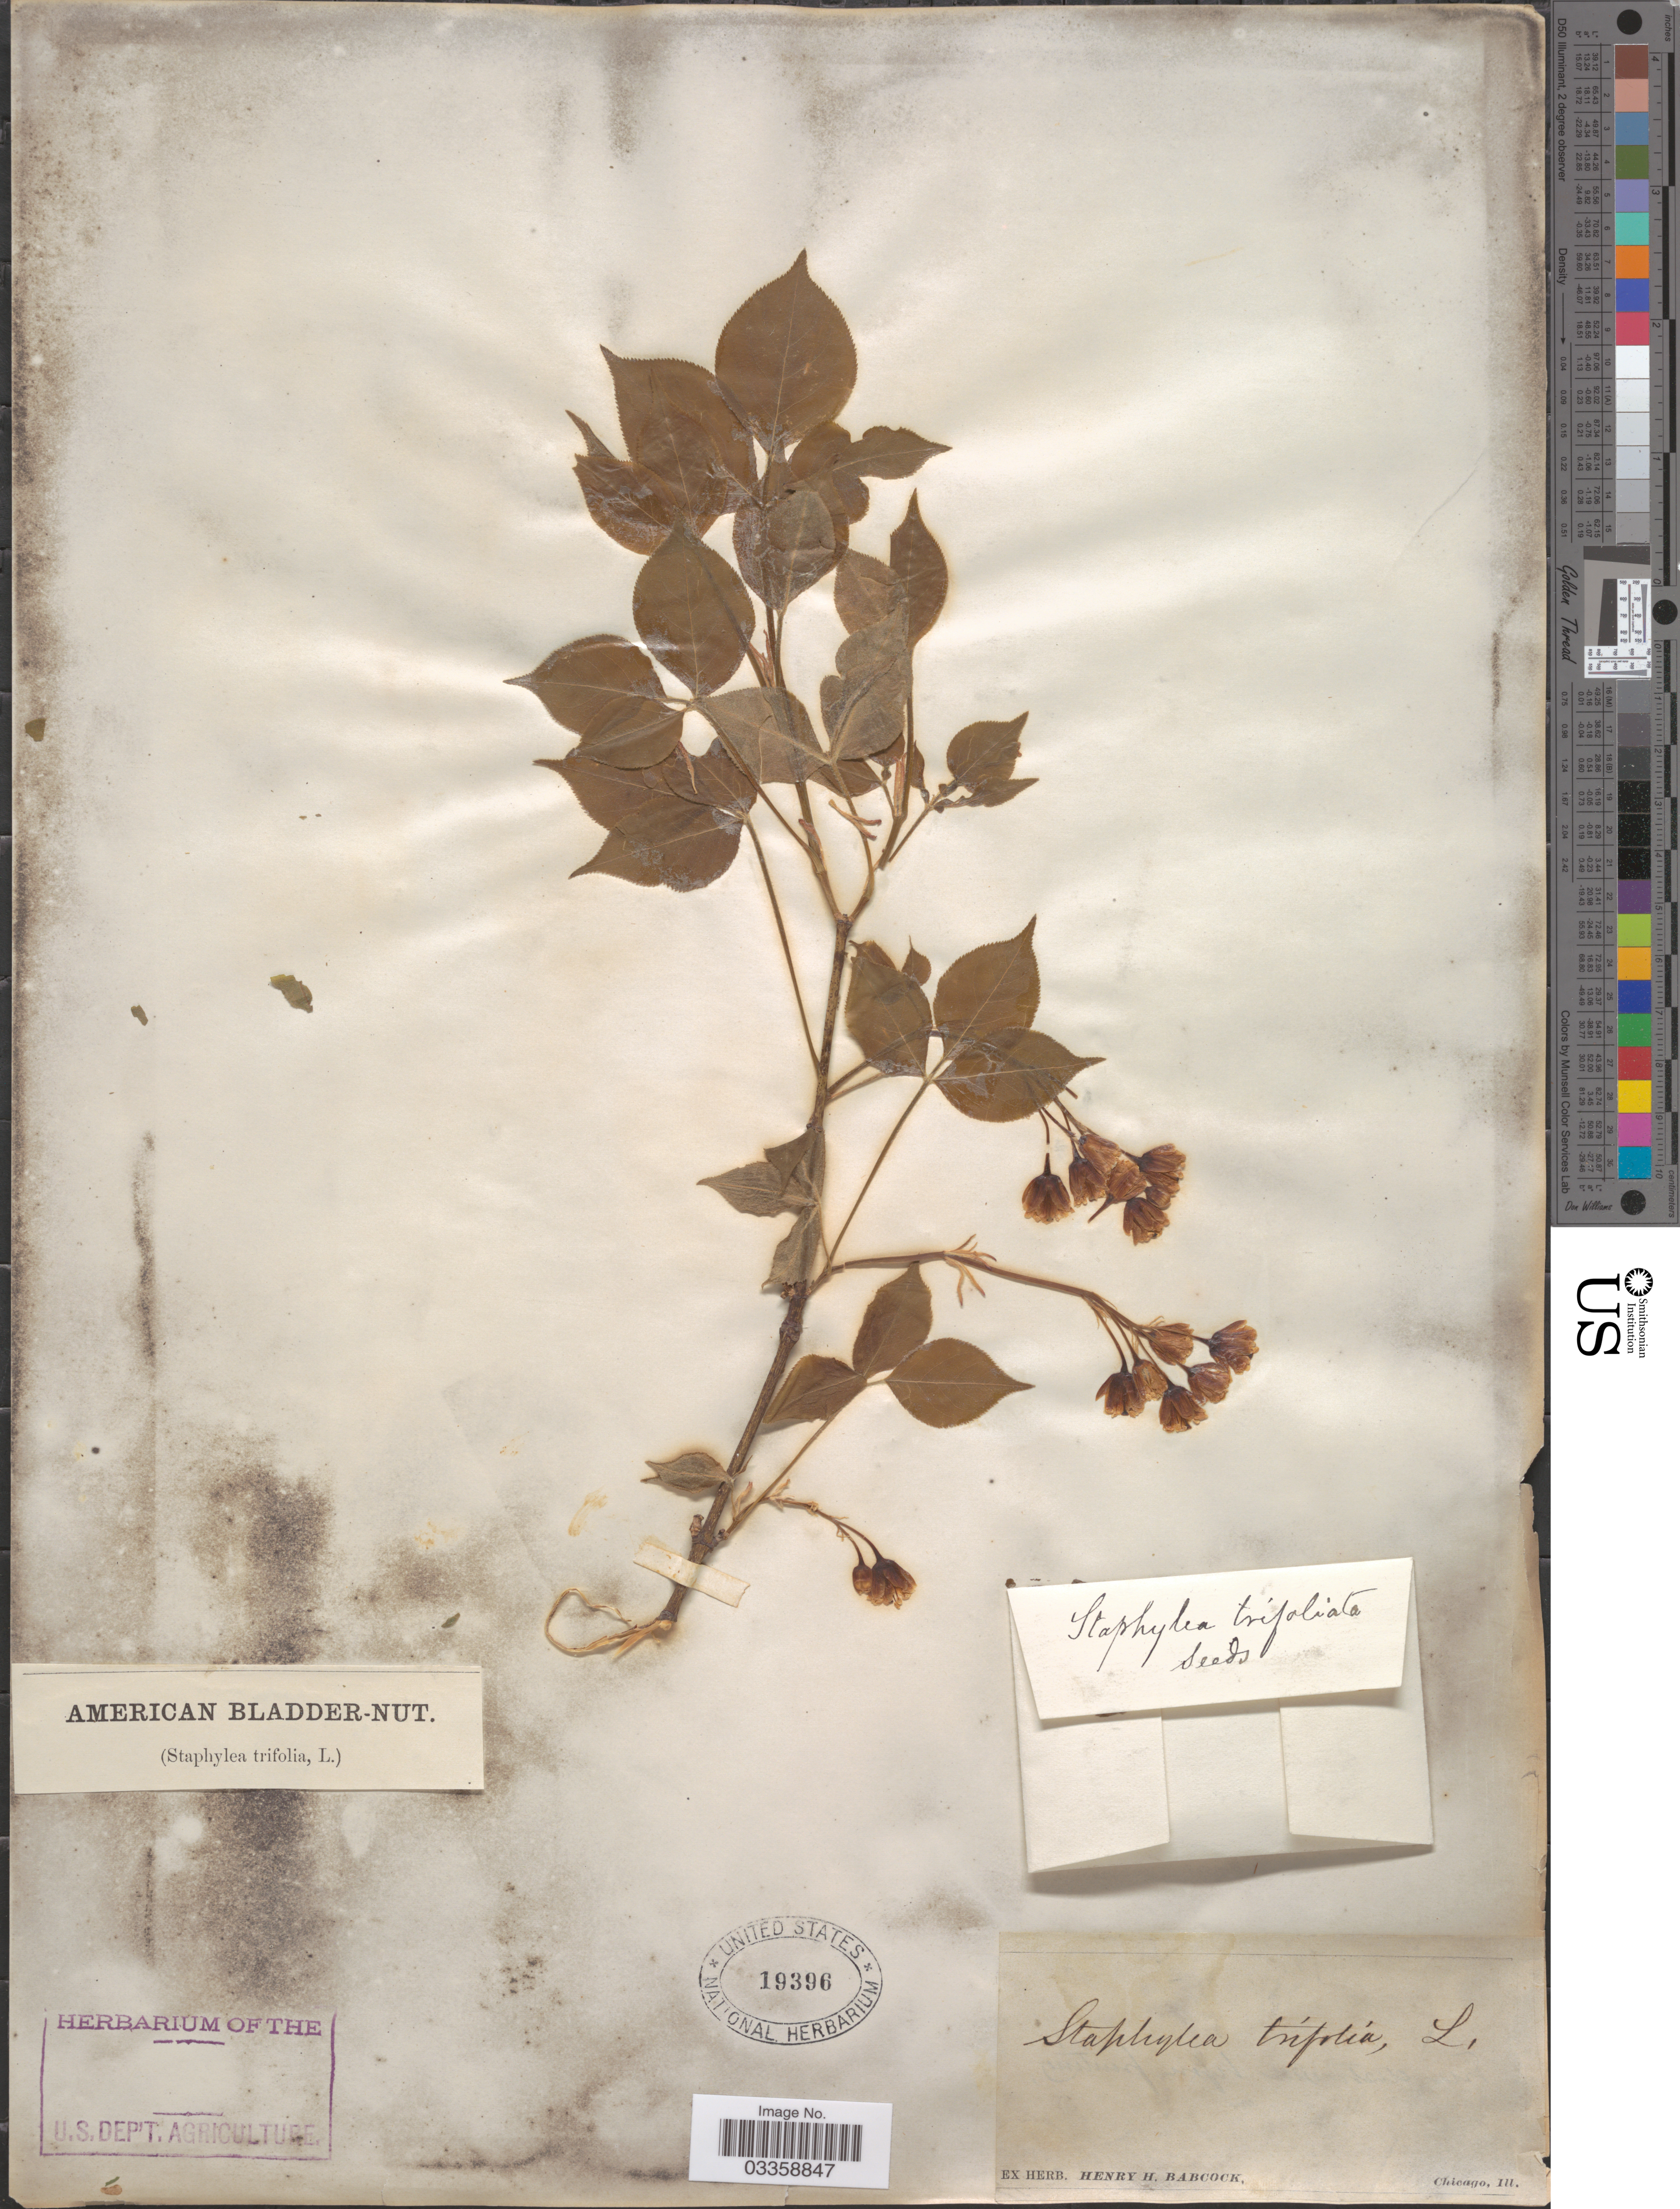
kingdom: Plantae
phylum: Tracheophyta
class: Magnoliopsida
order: Crossosomatales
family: Staphyleaceae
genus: Staphylea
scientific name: Staphylea trifolia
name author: L.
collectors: ex herb. Henry Homes Babcock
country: United States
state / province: Illinois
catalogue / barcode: US 19396